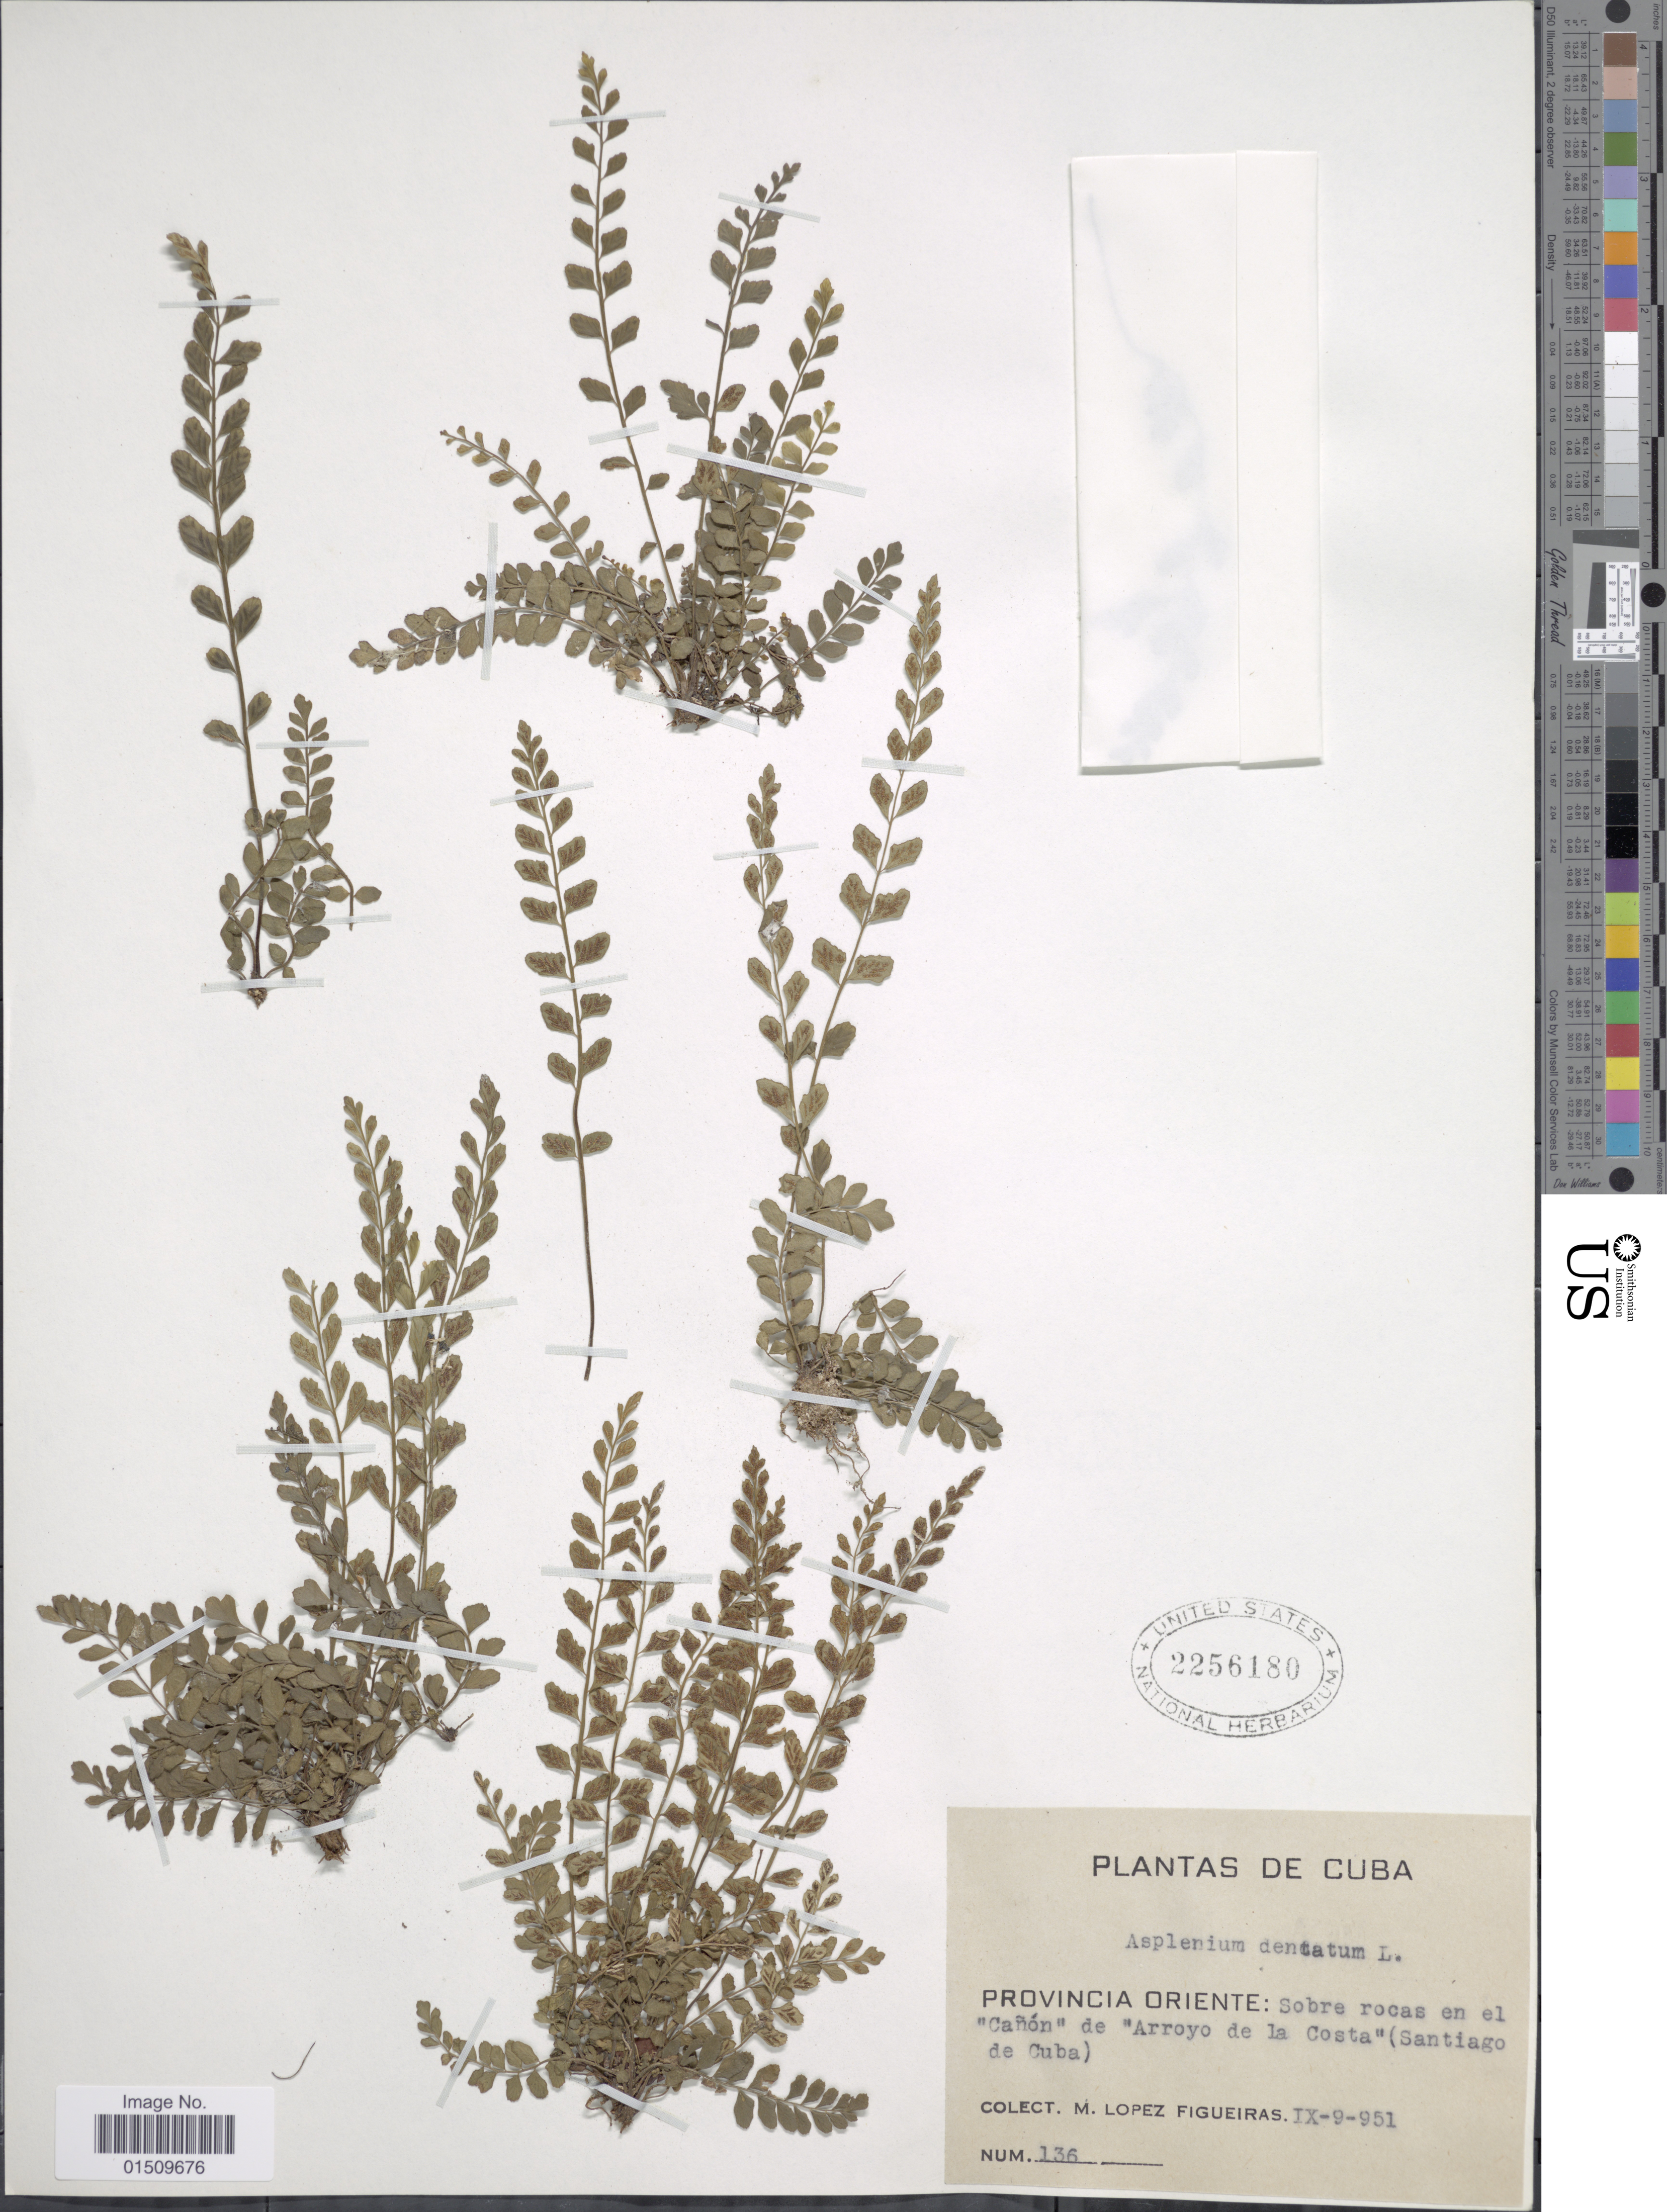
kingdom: Plantae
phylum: Tracheophyta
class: Polypodiopsida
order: Polypodiales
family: Aspleniaceae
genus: Asplenium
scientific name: Asplenium trichomanes-dentatum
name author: L.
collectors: M. López Figueiras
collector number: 136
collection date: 1951-09-09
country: Cuba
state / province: Oriente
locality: Cuba, Sobre rocas en al "Canon" de "Arroyo de la Costa" (Santiago de Cuba),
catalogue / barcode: US 2256180